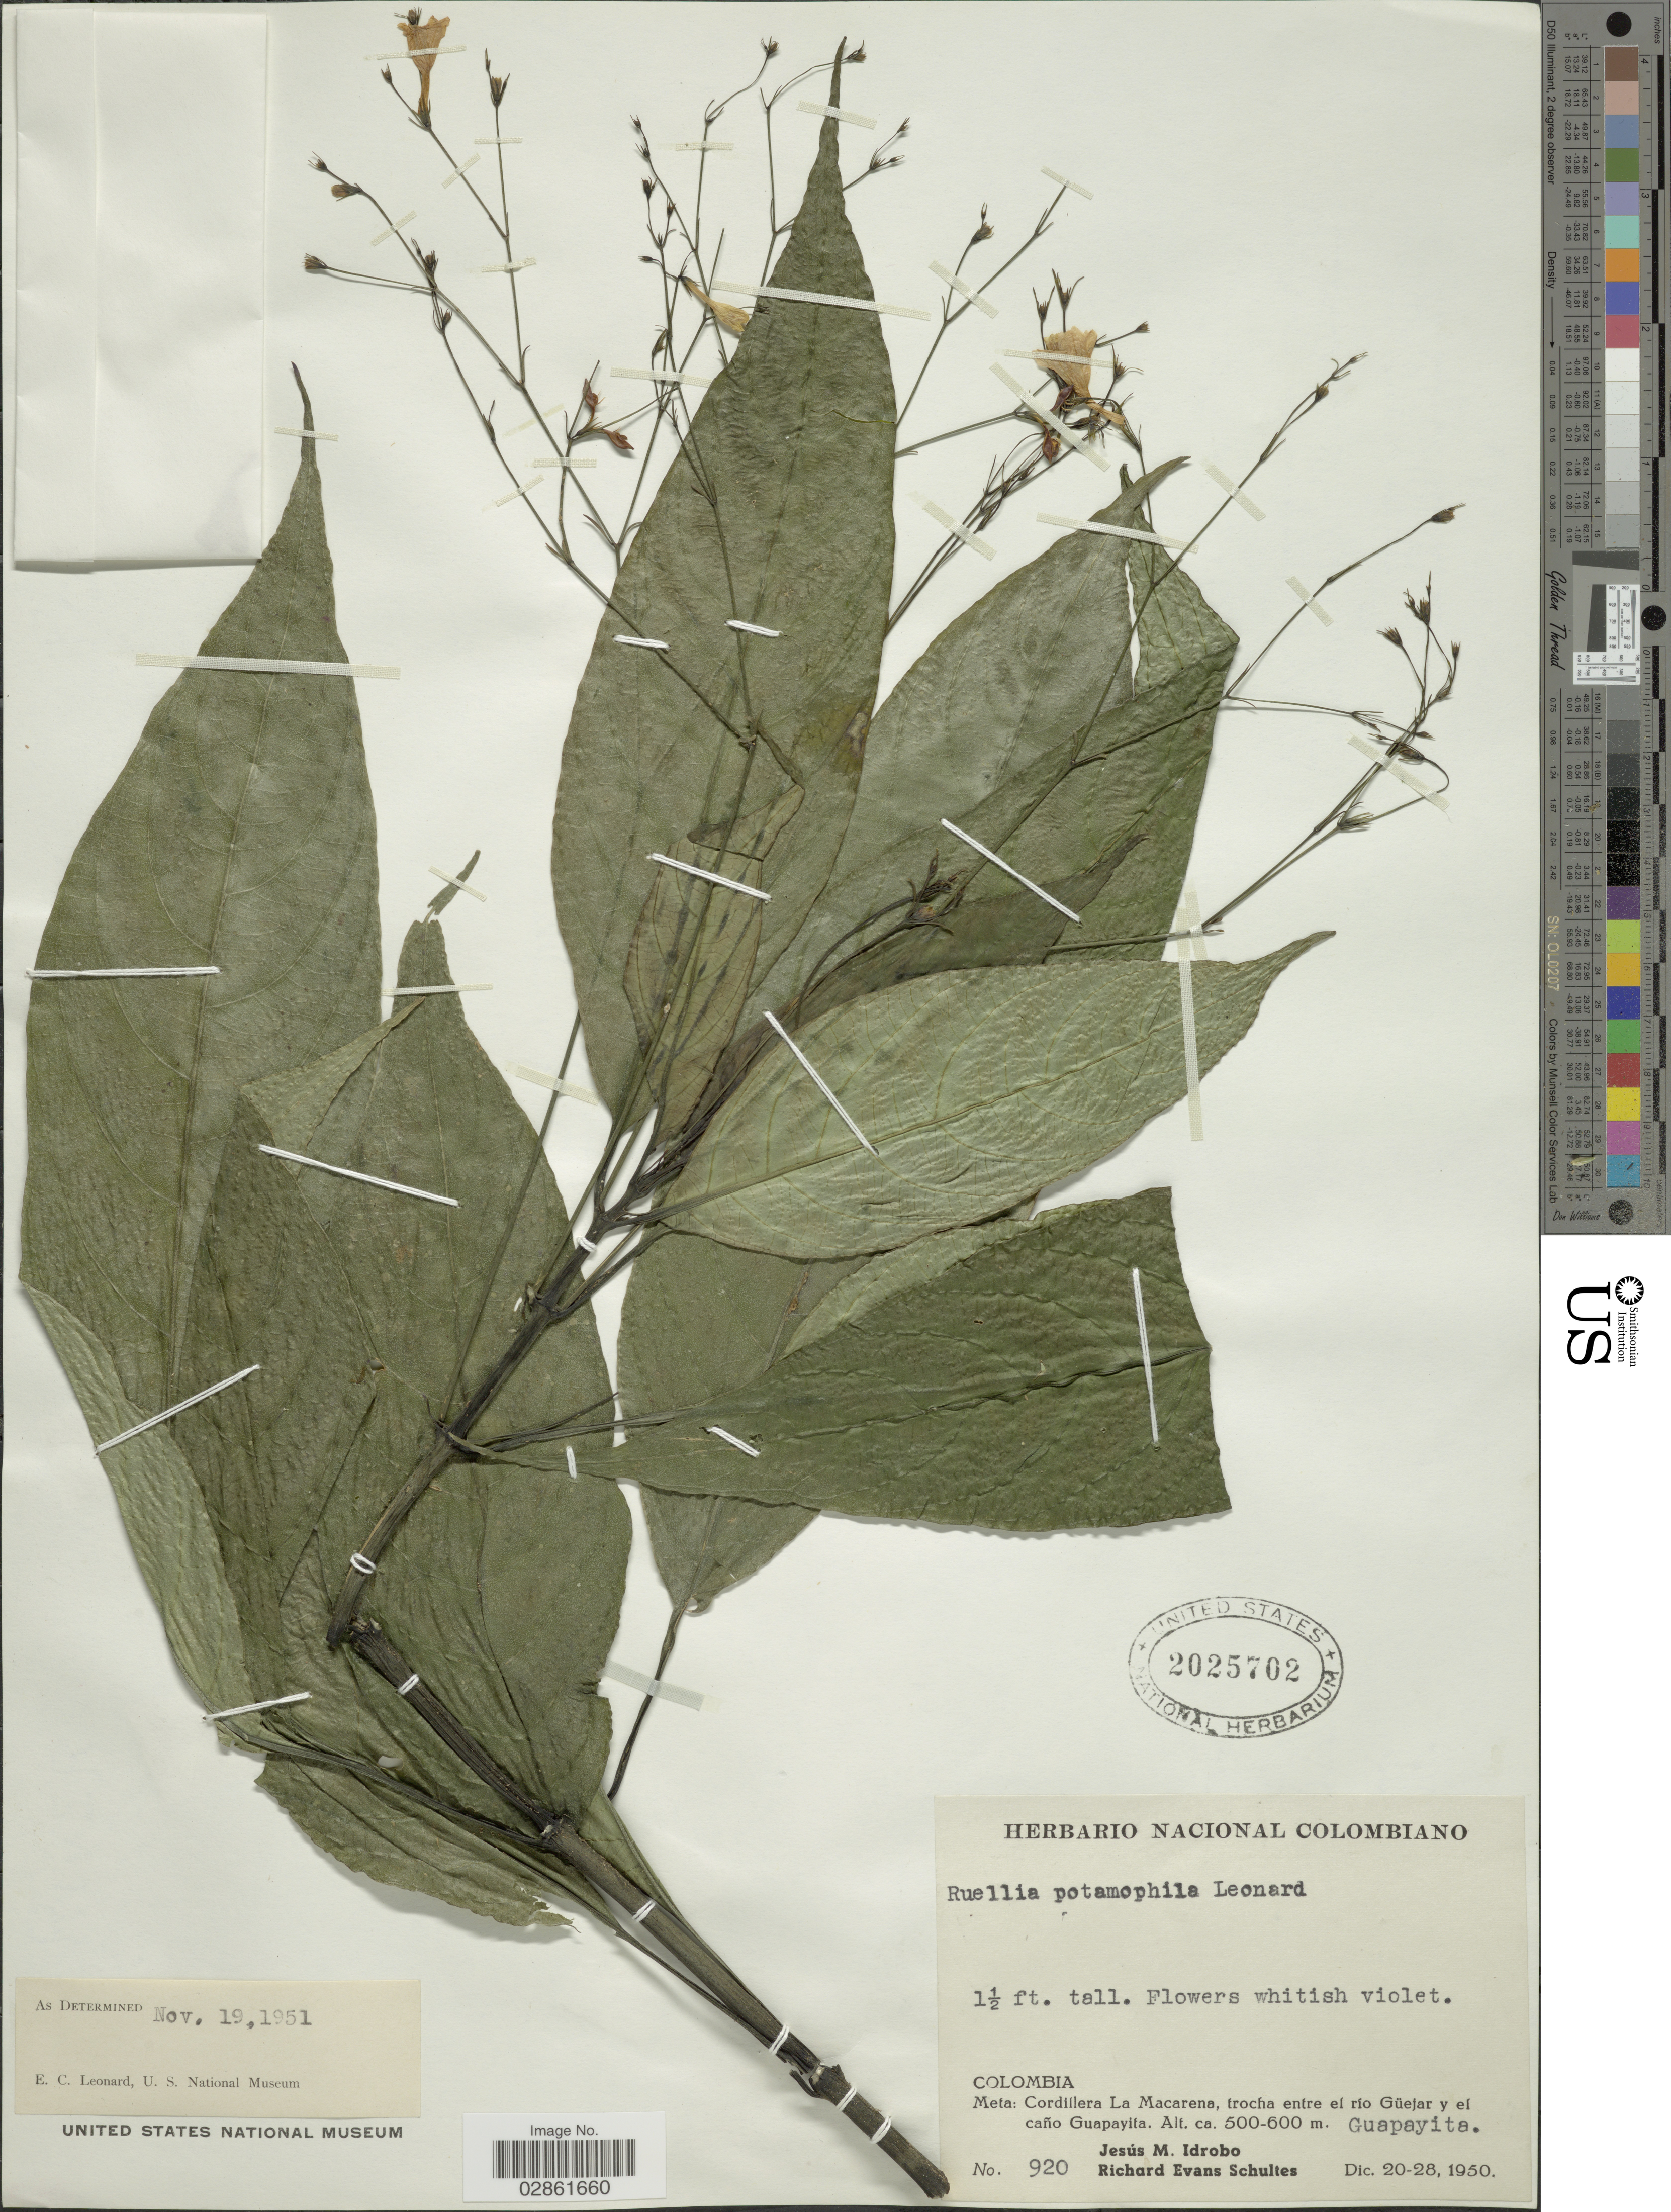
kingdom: Plantae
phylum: Tracheophyta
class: Magnoliopsida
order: Lamiales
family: Acanthaceae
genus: Ruellia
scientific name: Ruellia potamophila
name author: Leonard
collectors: J. M. Idrobo & R. Shultes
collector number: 920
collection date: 1950-12-20/1950-12-28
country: Colombia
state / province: Meta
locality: Cordillera La Macarena, trocha entre el río Güejar y el caño Guapayita. Guapayita.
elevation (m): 500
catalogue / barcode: US 2025702